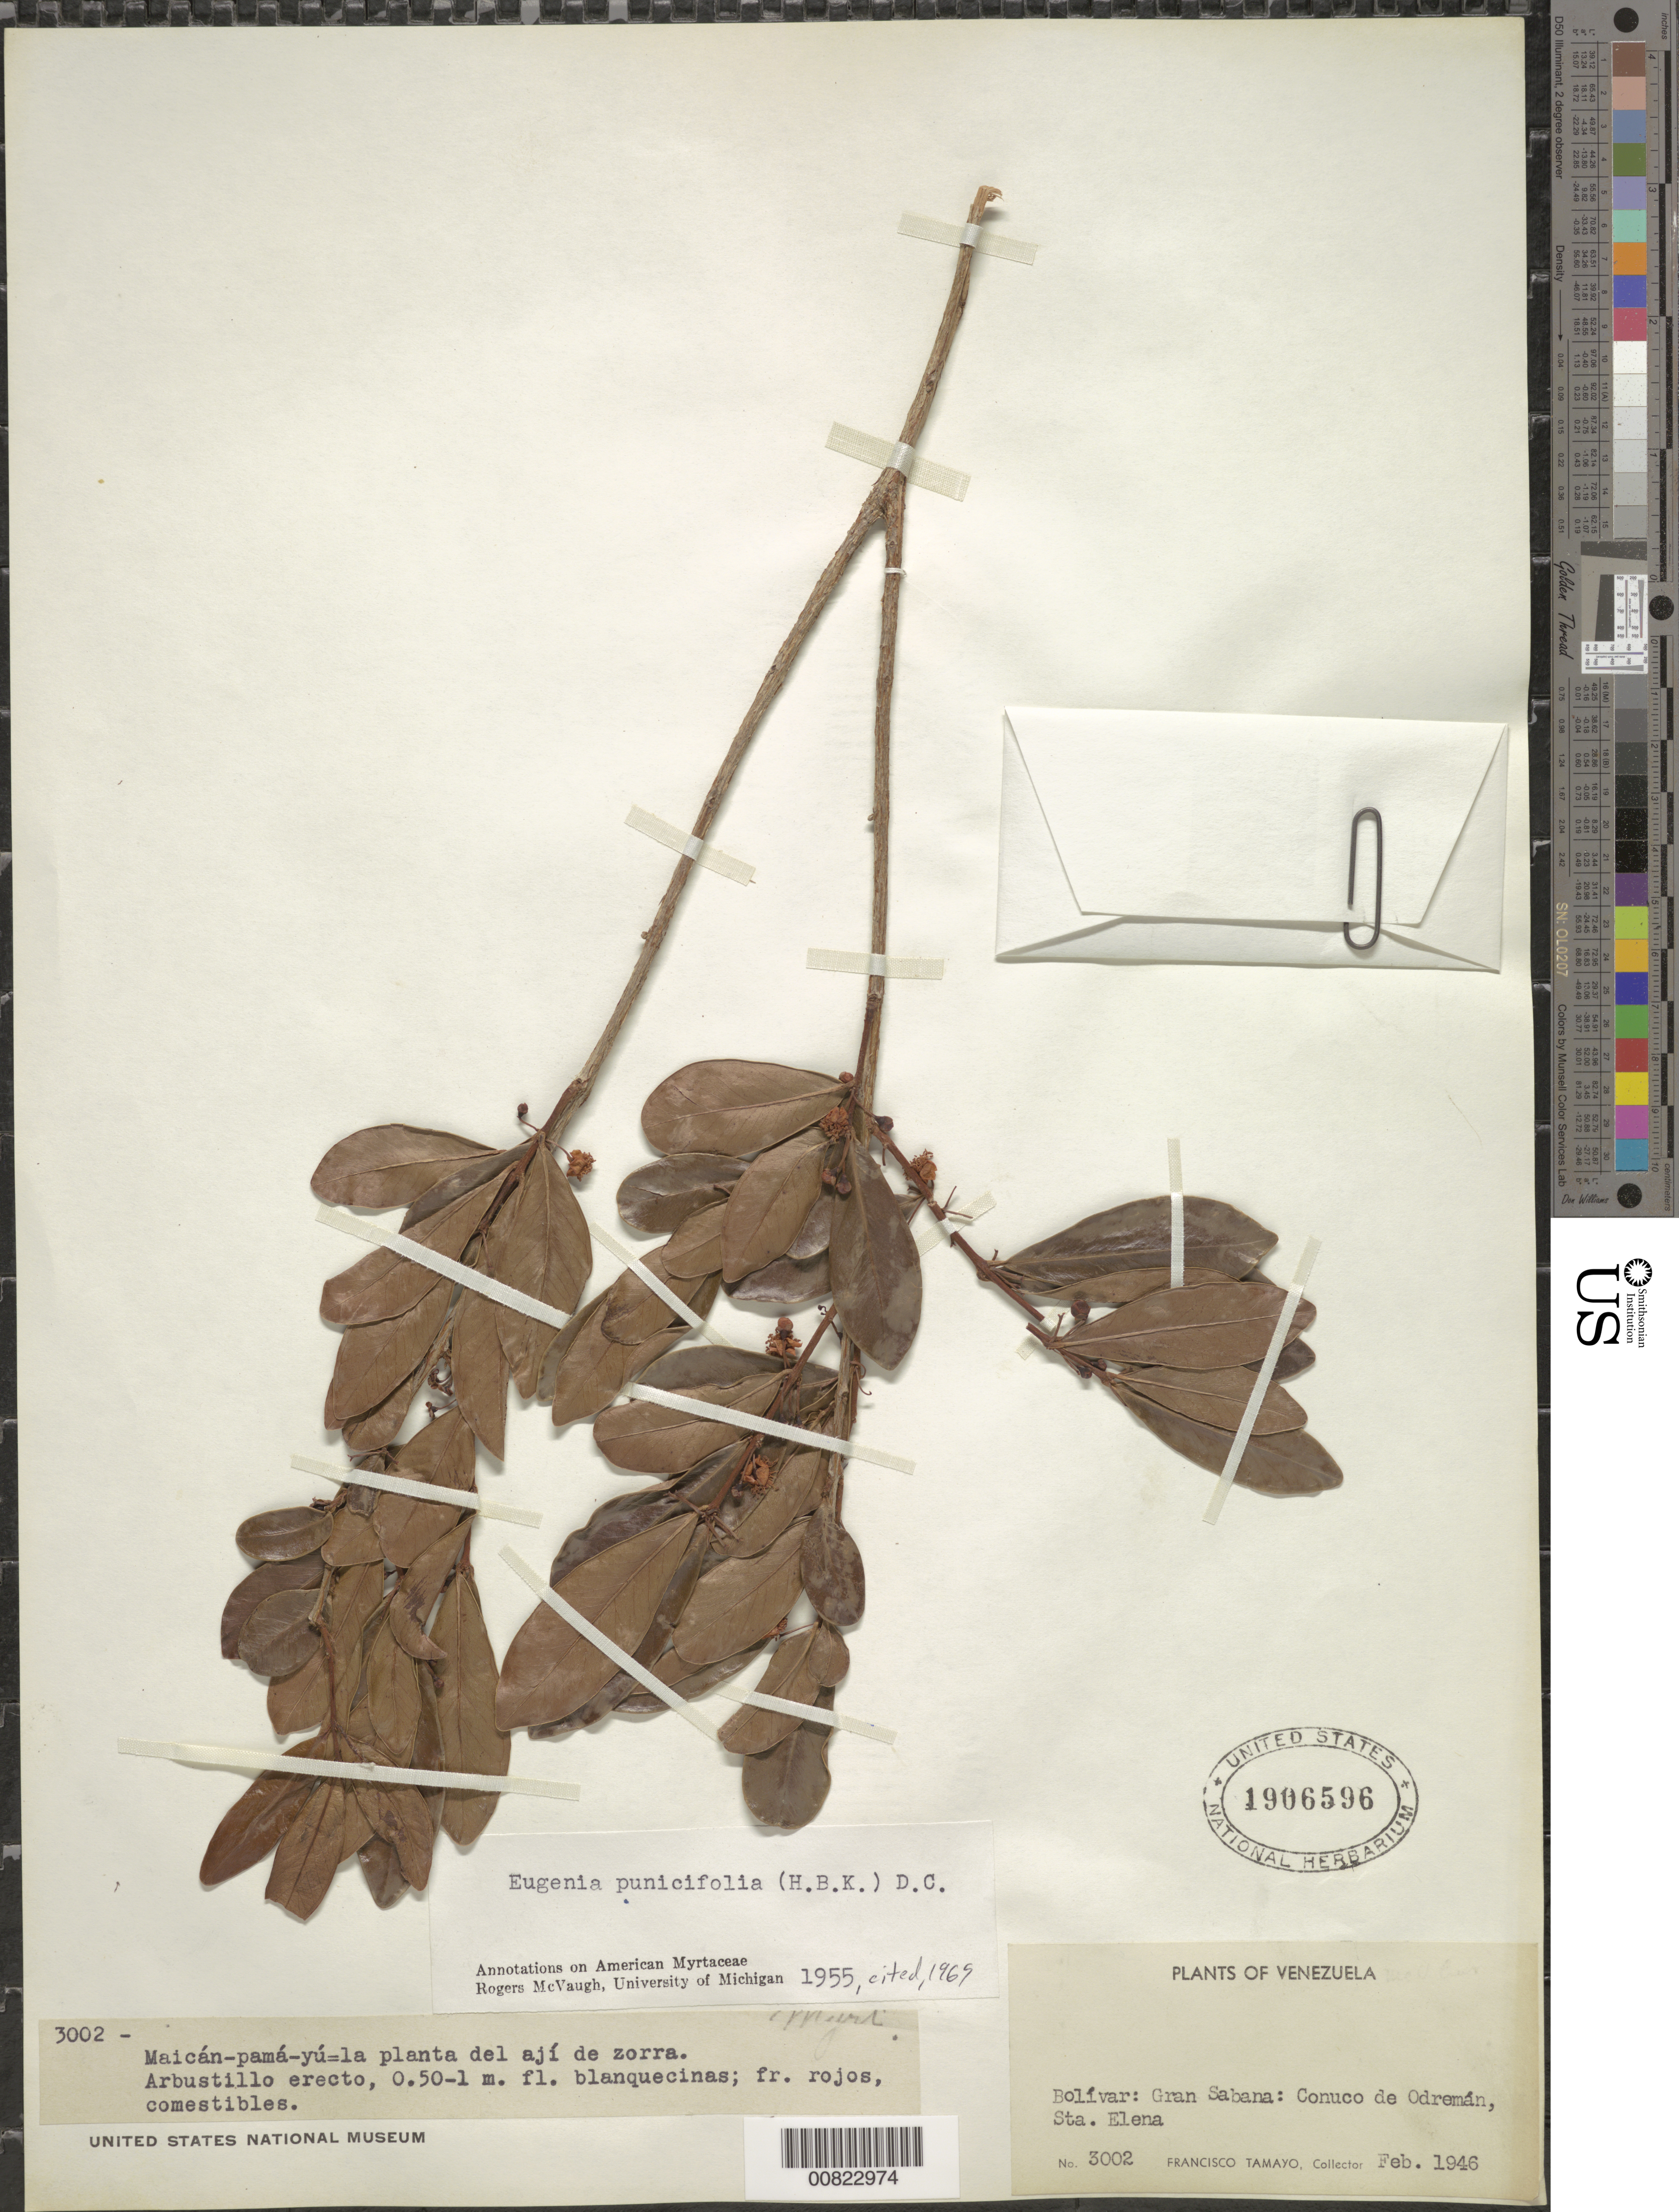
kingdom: Plantae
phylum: Tracheophyta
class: Magnoliopsida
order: Myrtales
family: Myrtaceae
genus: Eugenia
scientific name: Eugenia punicifolia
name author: (Kunth) DC.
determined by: McVaugh, R.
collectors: F. Tamayo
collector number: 3002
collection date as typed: Feb-46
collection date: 1946-02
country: Venezuela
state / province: Bolívar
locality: Gran Sabana, Sta. Elena, Conuco de Odremán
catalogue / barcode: US 1906596